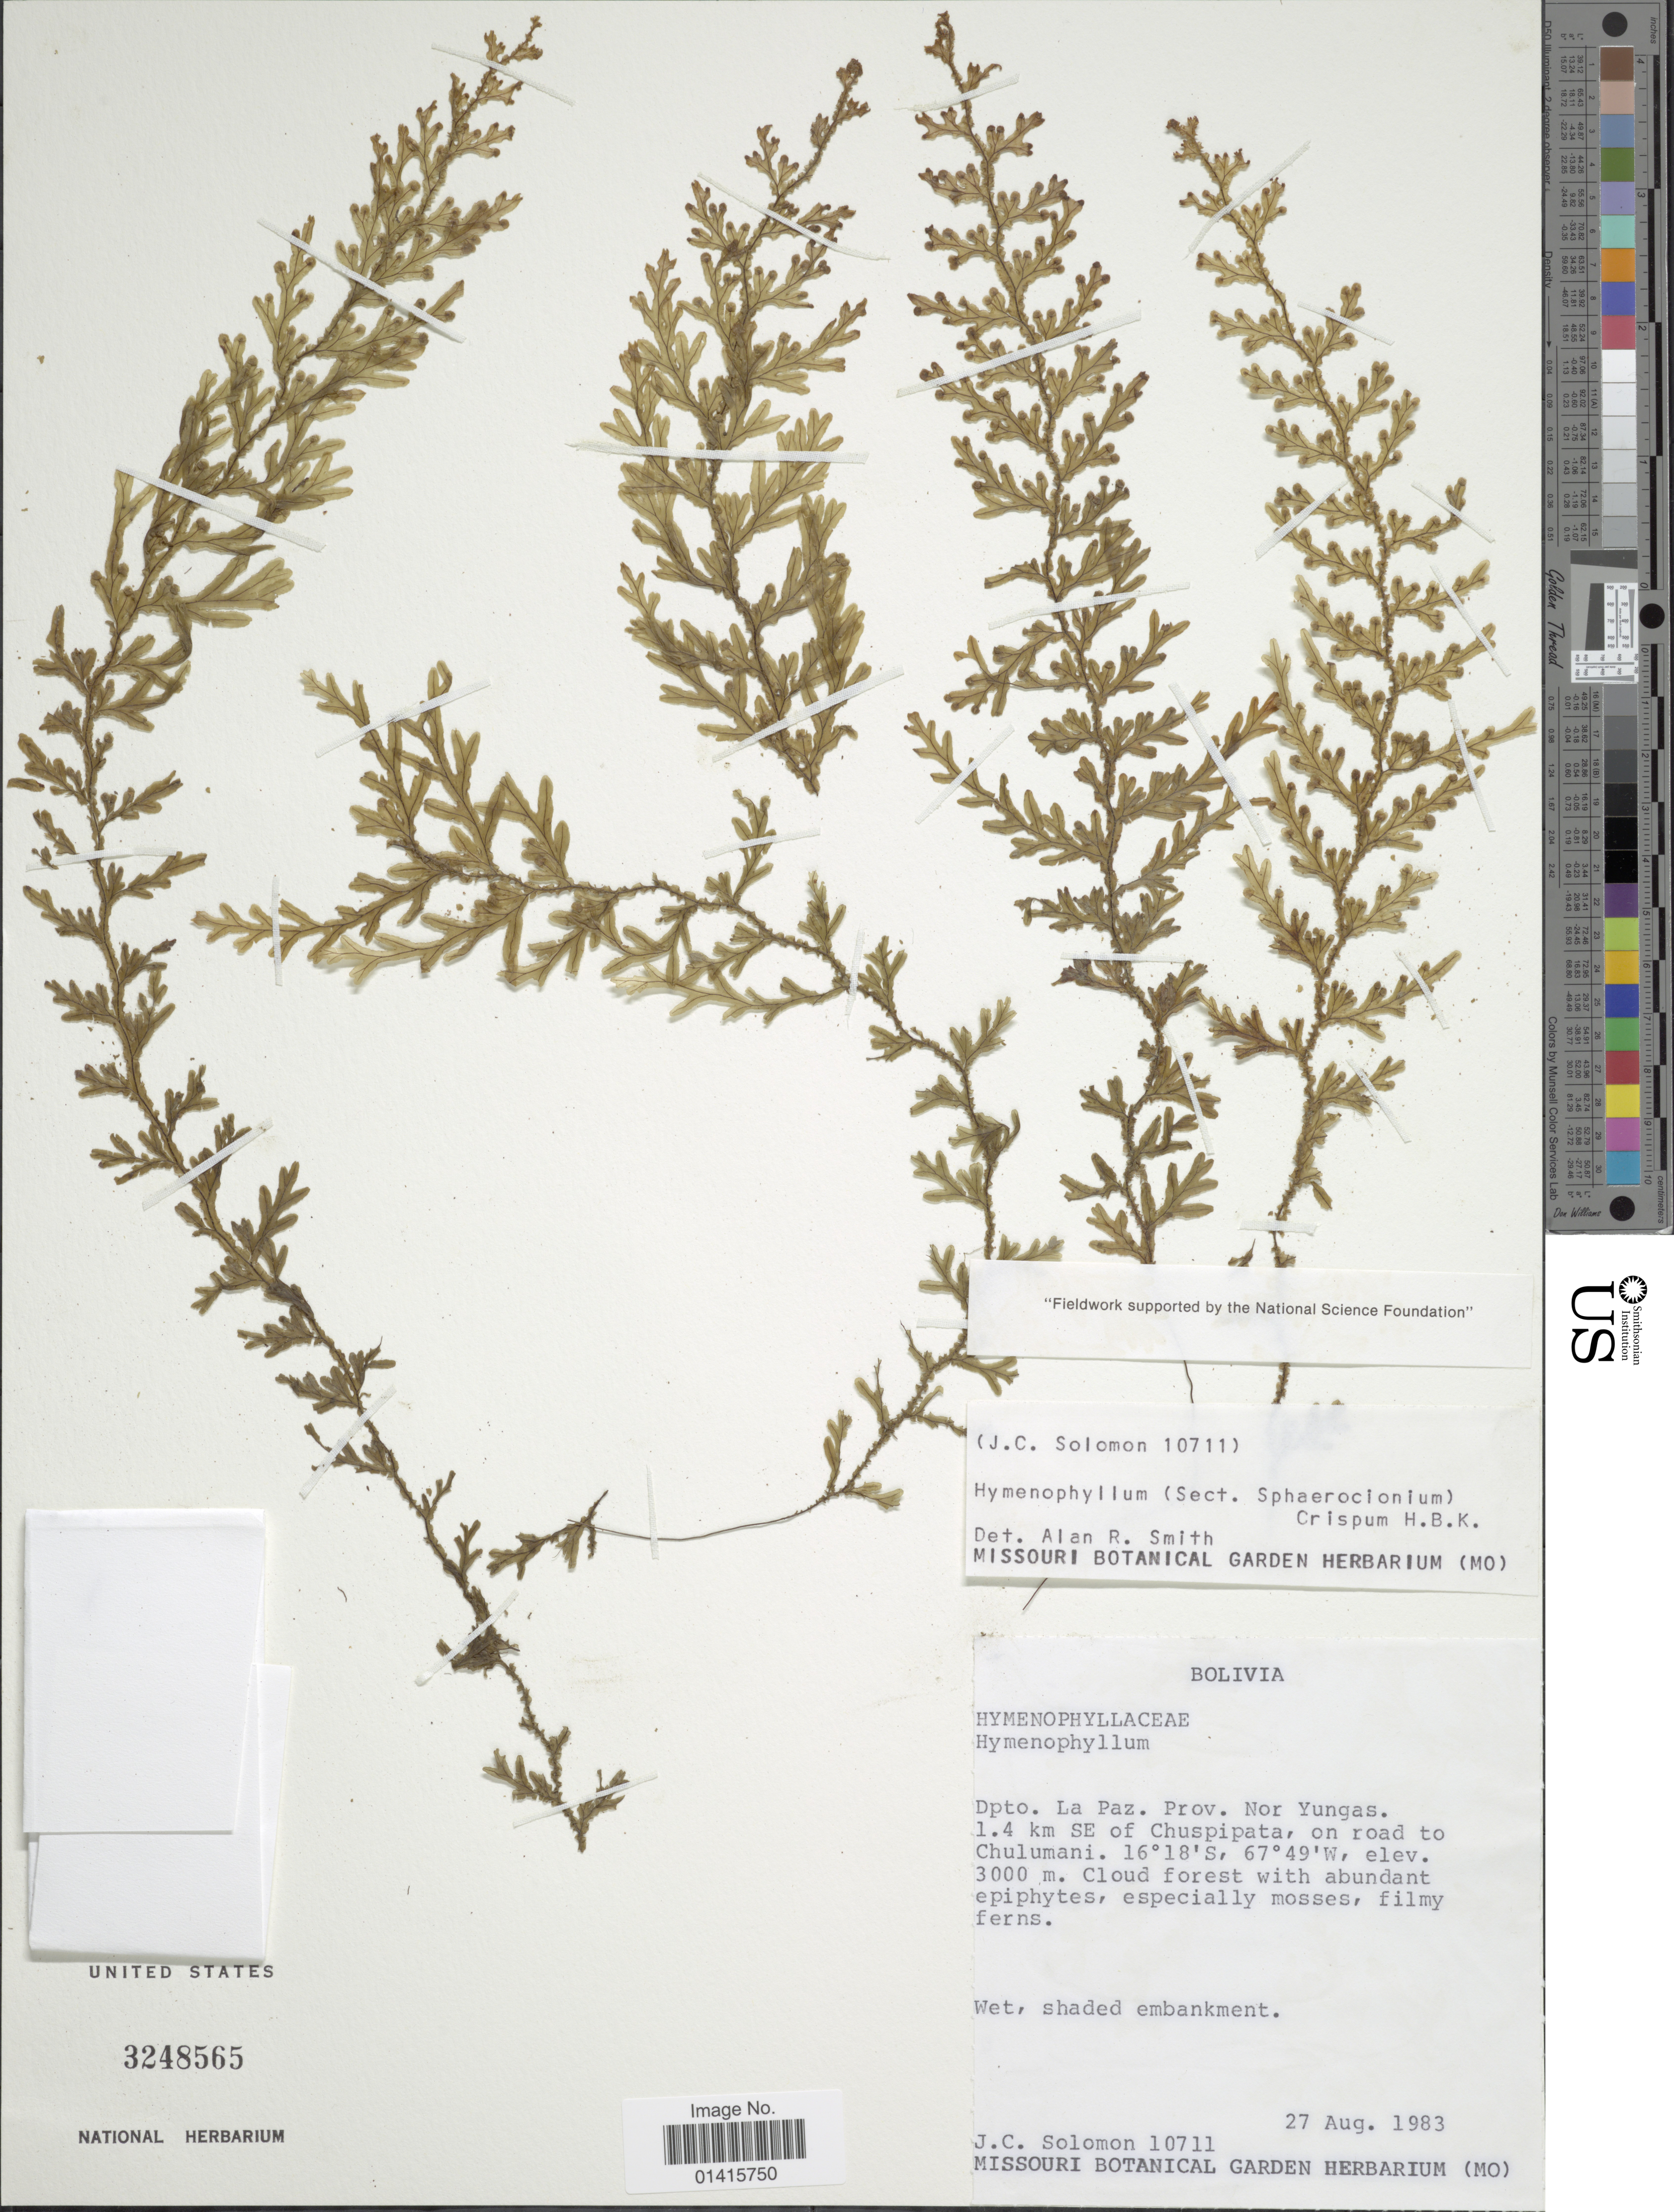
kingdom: Plantae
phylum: Tracheophyta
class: Polypodiopsida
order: Hymenophyllales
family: Hymenophyllaceae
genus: Hymenophyllum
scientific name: Hymenophyllum crispum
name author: Kunth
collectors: J. C. Solomon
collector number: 10711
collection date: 1983-08-27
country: Bolivia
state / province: La Paz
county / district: Nor Yungas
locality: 1.4 km SE of Chusipata, on road to Chulumani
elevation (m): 3000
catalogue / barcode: US 3248565